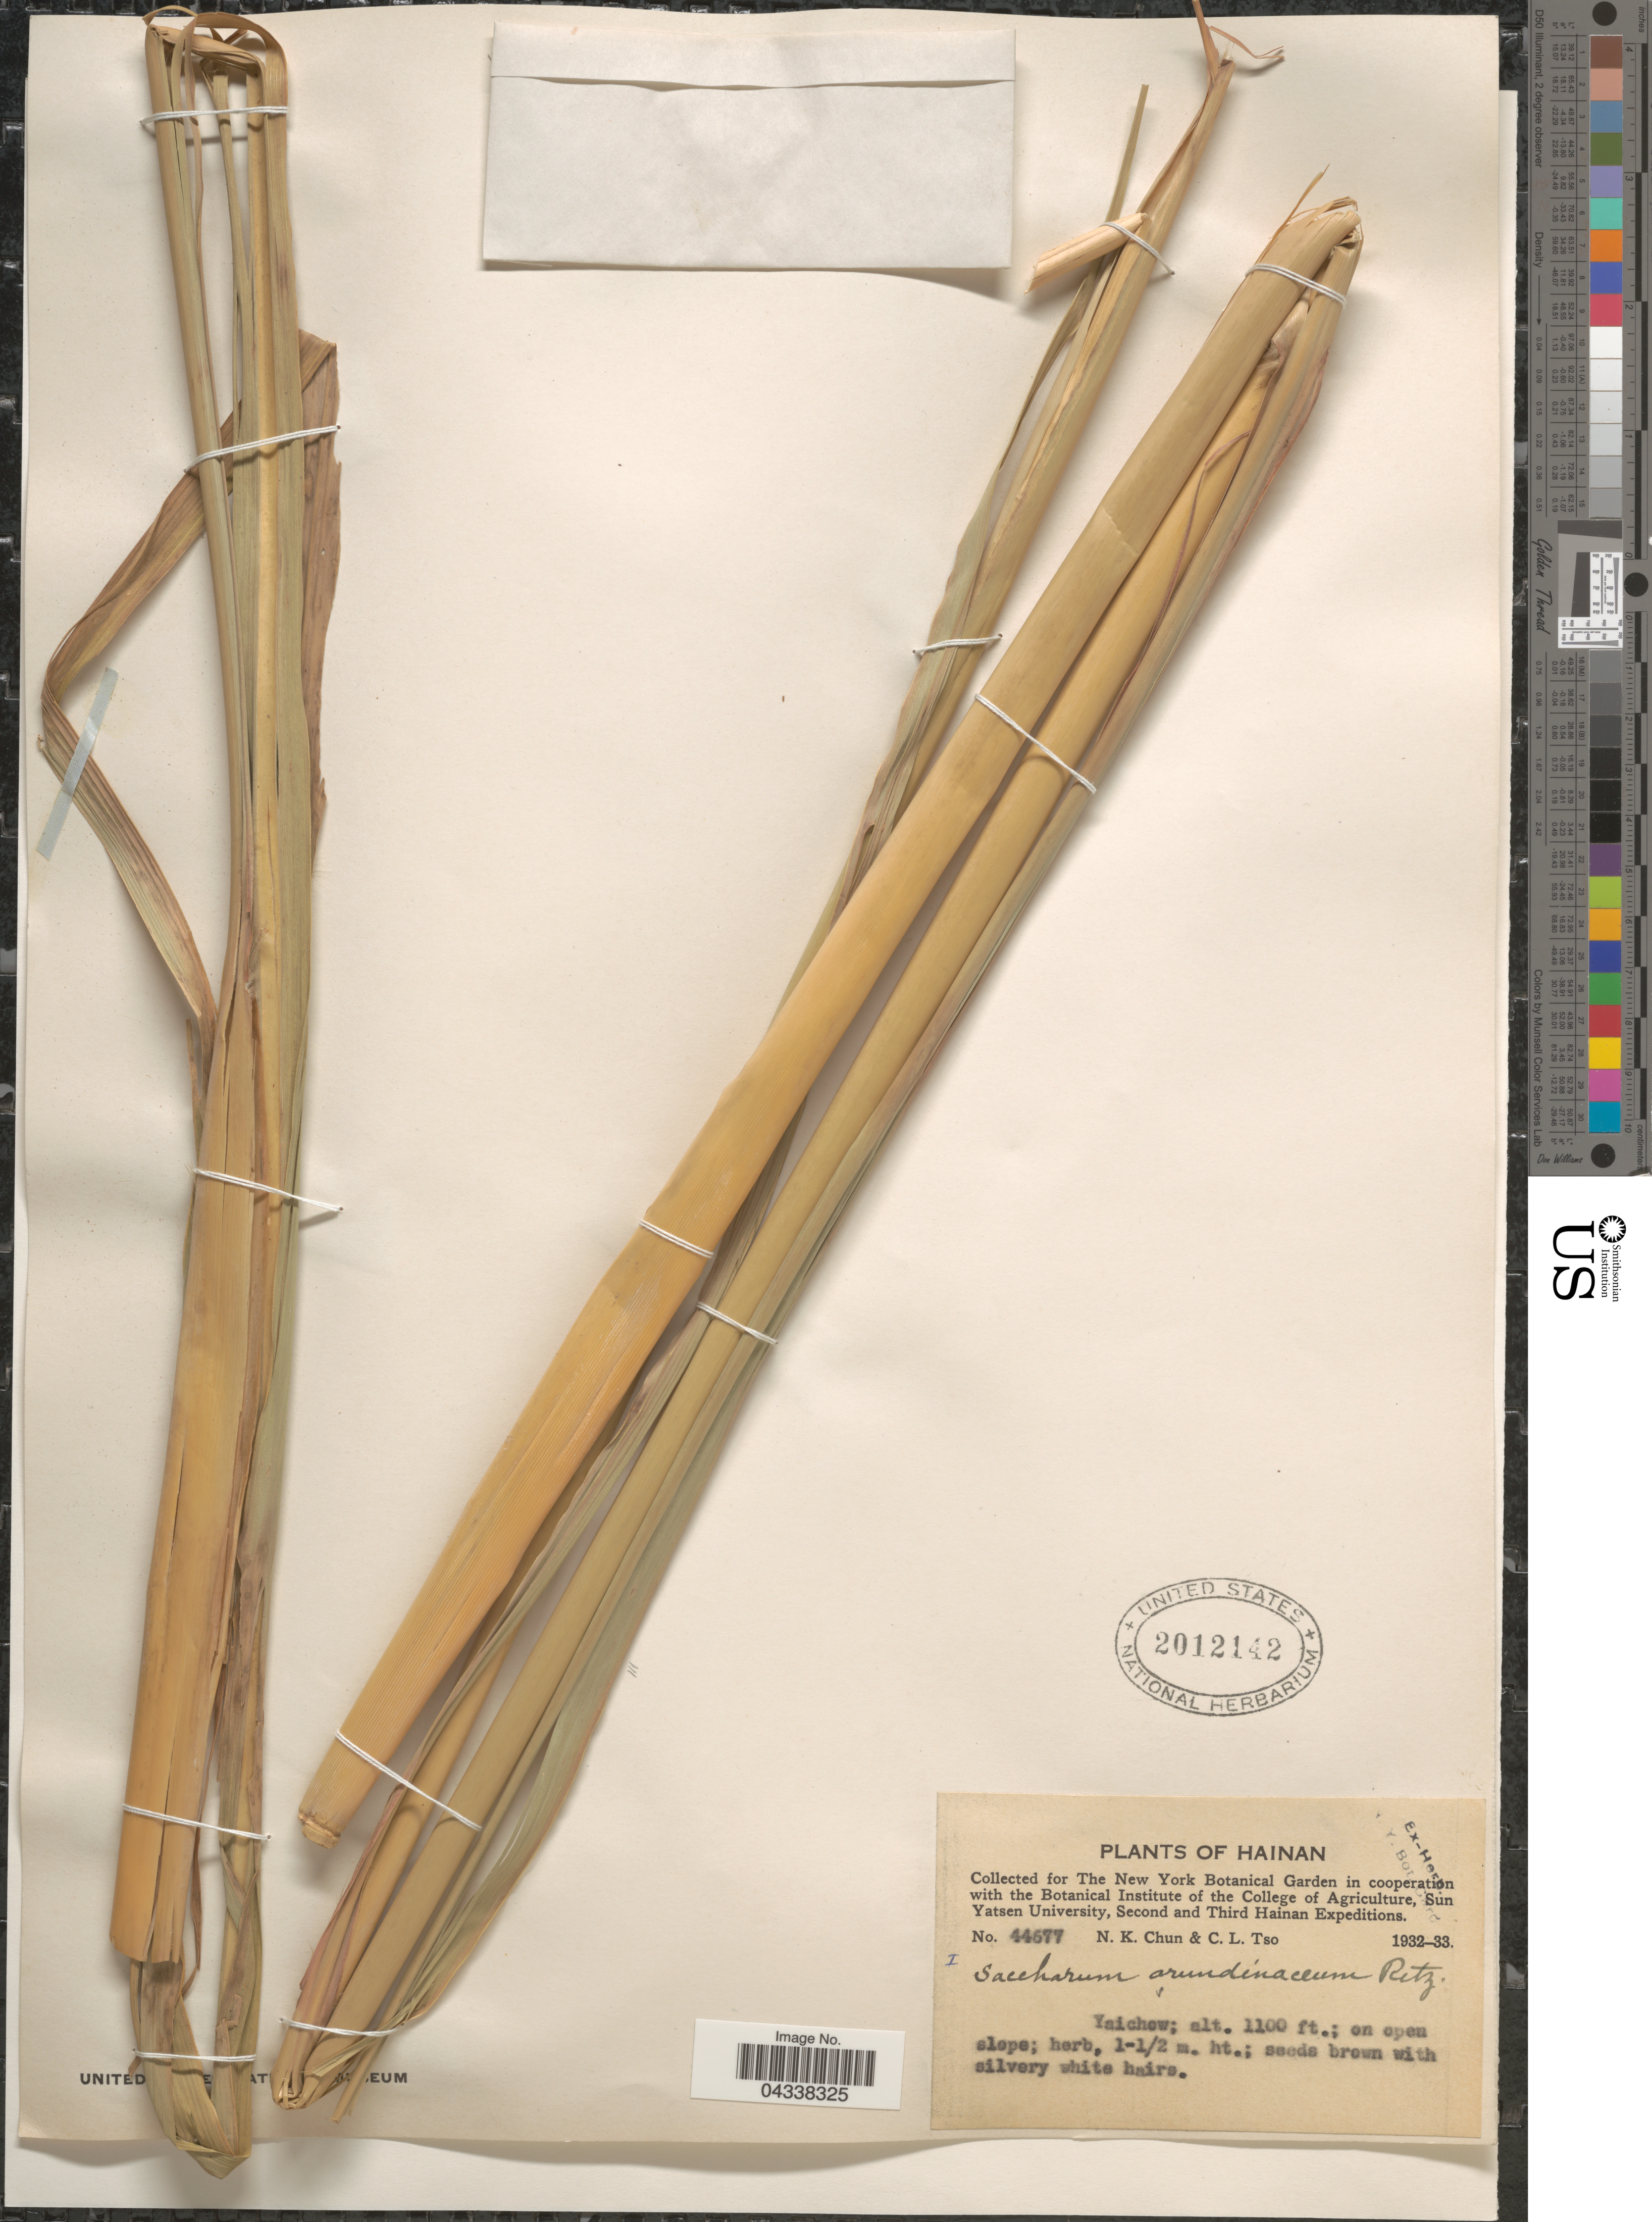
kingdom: Plantae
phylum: Tracheophyta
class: Liliopsida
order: Poales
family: Poaceae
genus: Tripidium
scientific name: Tripidium arundinaceum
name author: (Retz.) Welker et al.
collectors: N. K. Chun & C. Tso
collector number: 44677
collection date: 1932/1933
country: China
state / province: Hainan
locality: Second and Third Hainan Expeditions. Yaichow; on open slope.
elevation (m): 335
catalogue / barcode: US 2012142